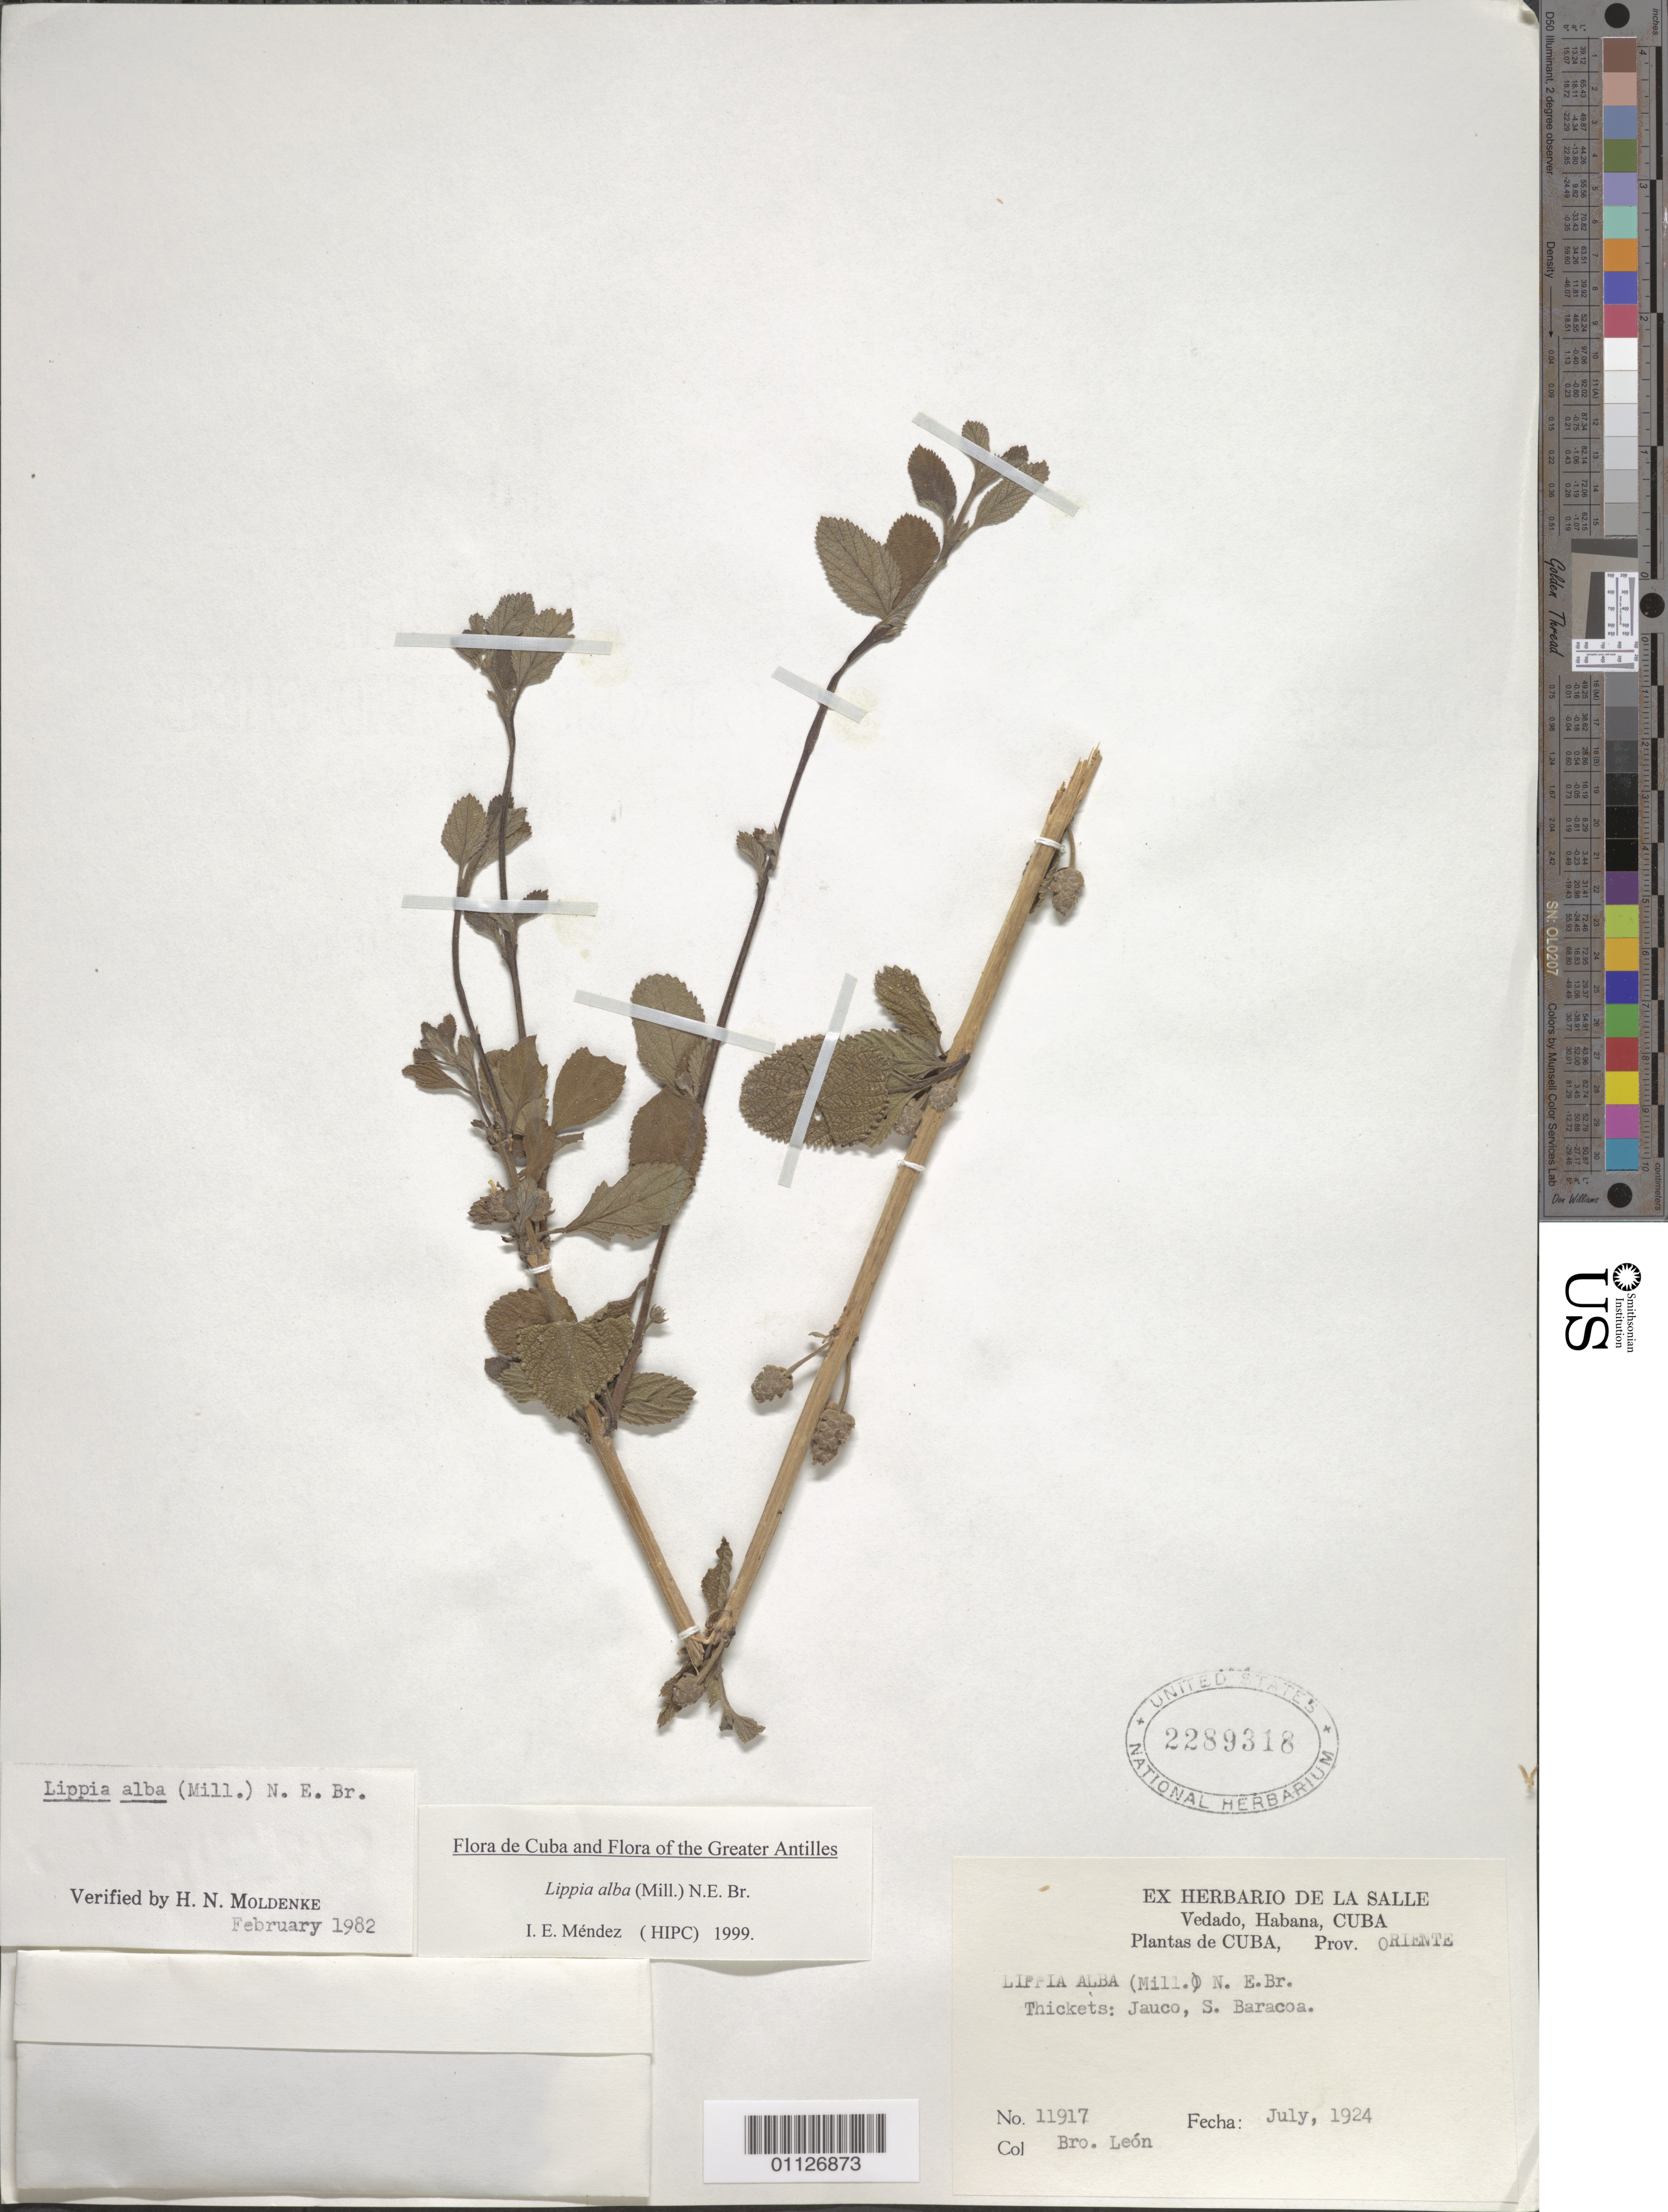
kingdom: Plantae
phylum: Tracheophyta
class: Magnoliopsida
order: Lamiales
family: Verbenaceae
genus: Lippia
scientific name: Lippia alba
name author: (Mill.) N.E. Br. ex Britton & P. Wilson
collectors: Bro. León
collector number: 11917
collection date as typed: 01 Jul 1924 to 31 Jul 1924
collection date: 1924-07-01/1924-07-31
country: Cuba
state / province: Guantánamo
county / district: Baracoa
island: Cuba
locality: Thickets: Jauco, S Baracoa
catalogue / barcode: US 2289318